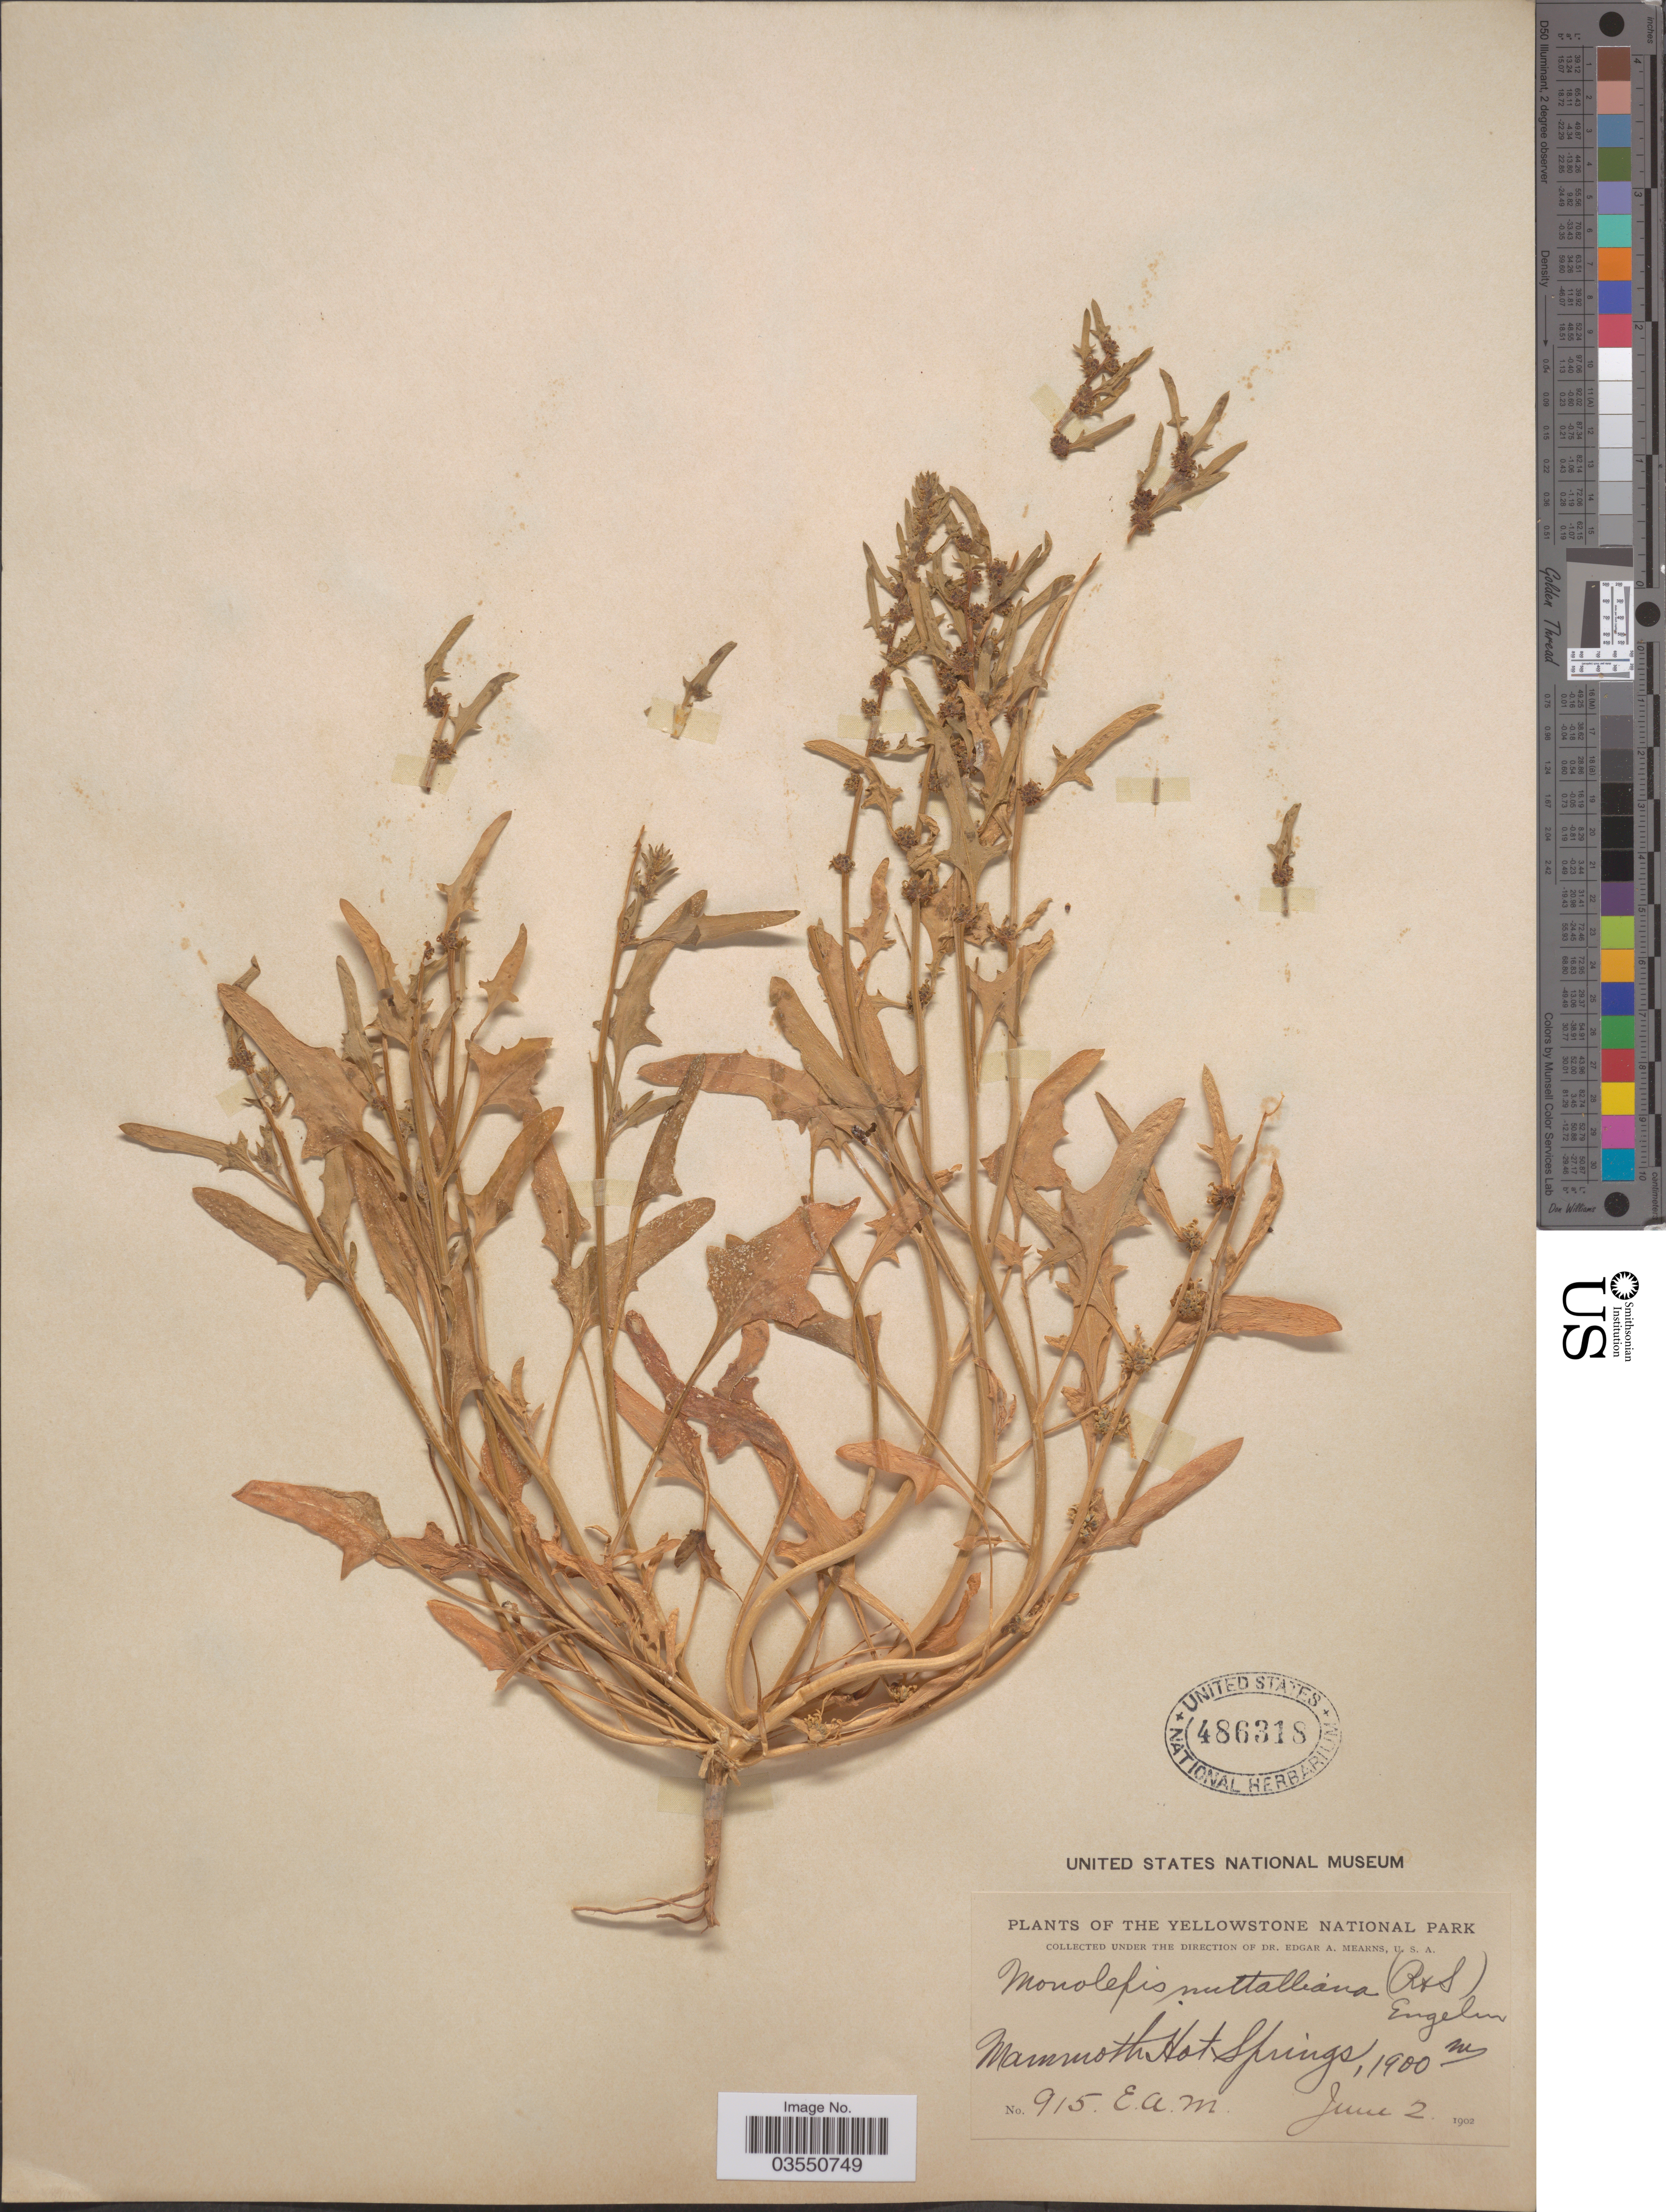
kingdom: Plantae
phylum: Tracheophyta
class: Magnoliopsida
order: Caryophyllales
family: Amaranthaceae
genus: Blitum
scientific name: Blitum nuttallianum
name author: Schult.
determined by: U.S. National Herbarium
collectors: E. A. Mearns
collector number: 915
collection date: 1902-06-02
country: United States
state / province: Wyoming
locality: Yellowstone National Park. Mammoth Hot Springs.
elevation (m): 1900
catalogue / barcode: US 486318